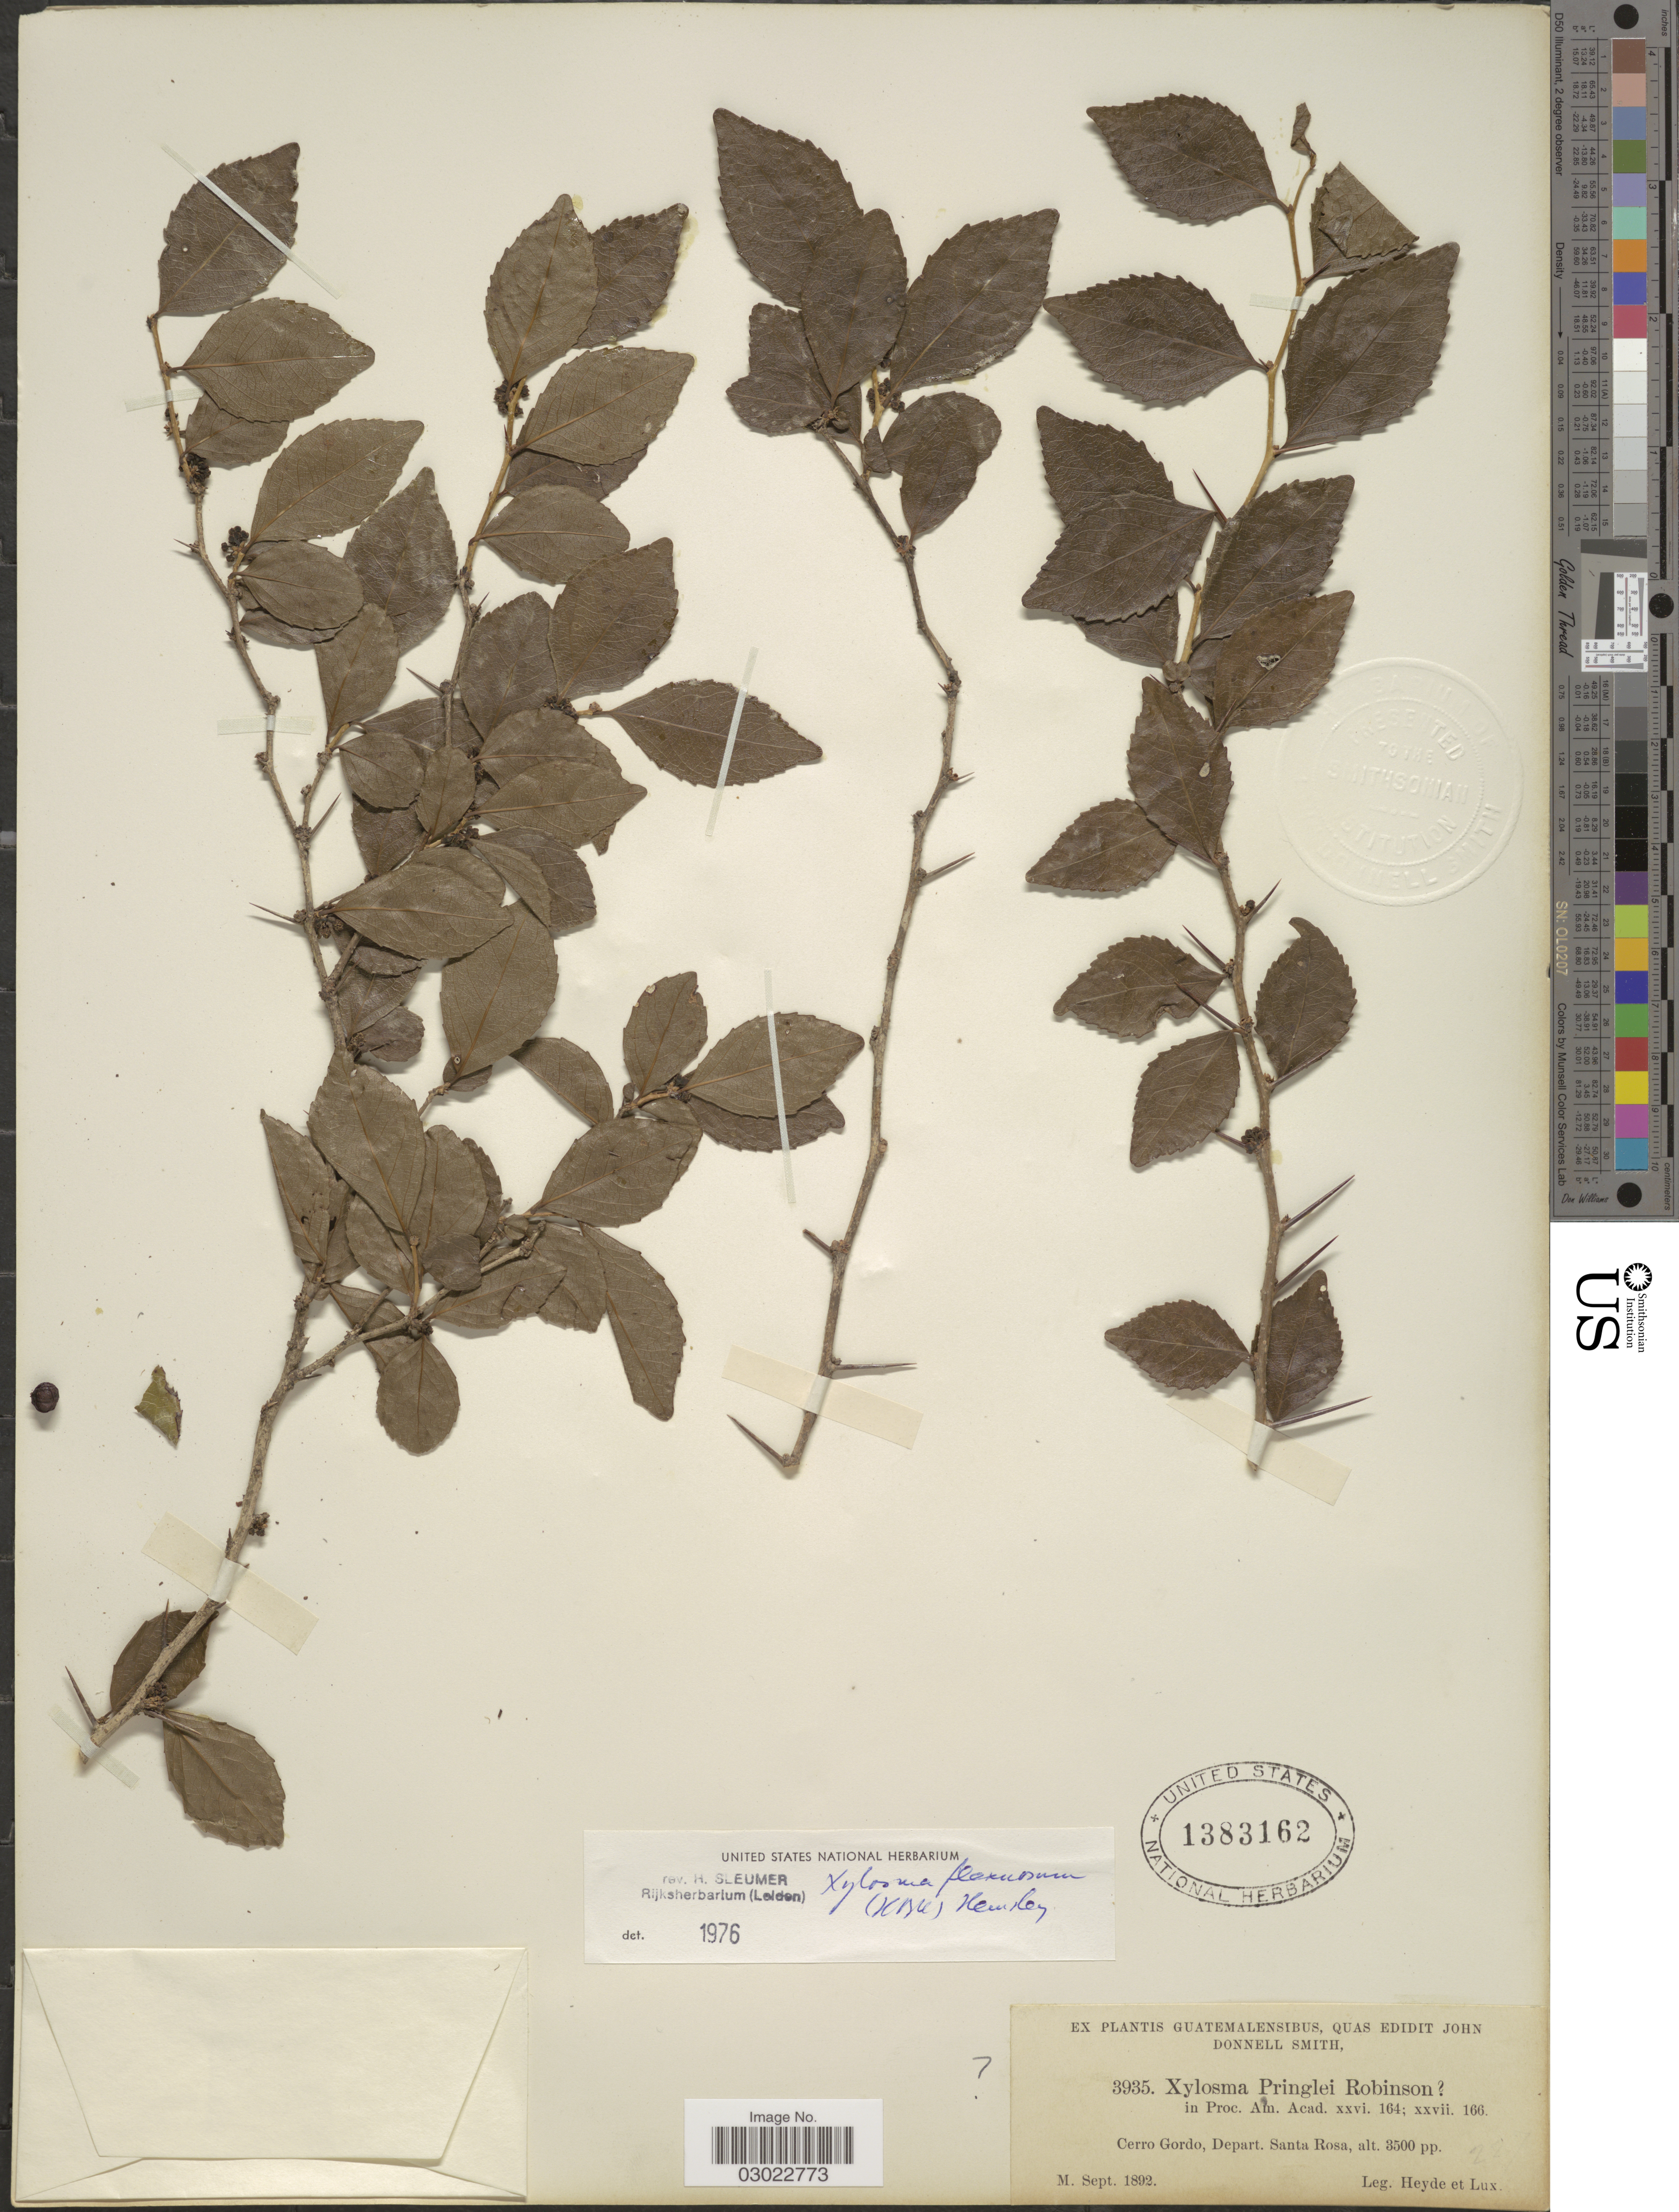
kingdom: Plantae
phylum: Tracheophyta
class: Magnoliopsida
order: Malpighiales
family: Salicaceae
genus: Xylosma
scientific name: Xylosma flexuosa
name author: (Kunth) Hemsl.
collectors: Heyde & Lux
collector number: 3935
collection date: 1892-09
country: Guatemala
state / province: Santa Rosa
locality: Cerro Gordo, Depart. Santa Rosa.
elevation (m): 1067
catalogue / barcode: US 1383162